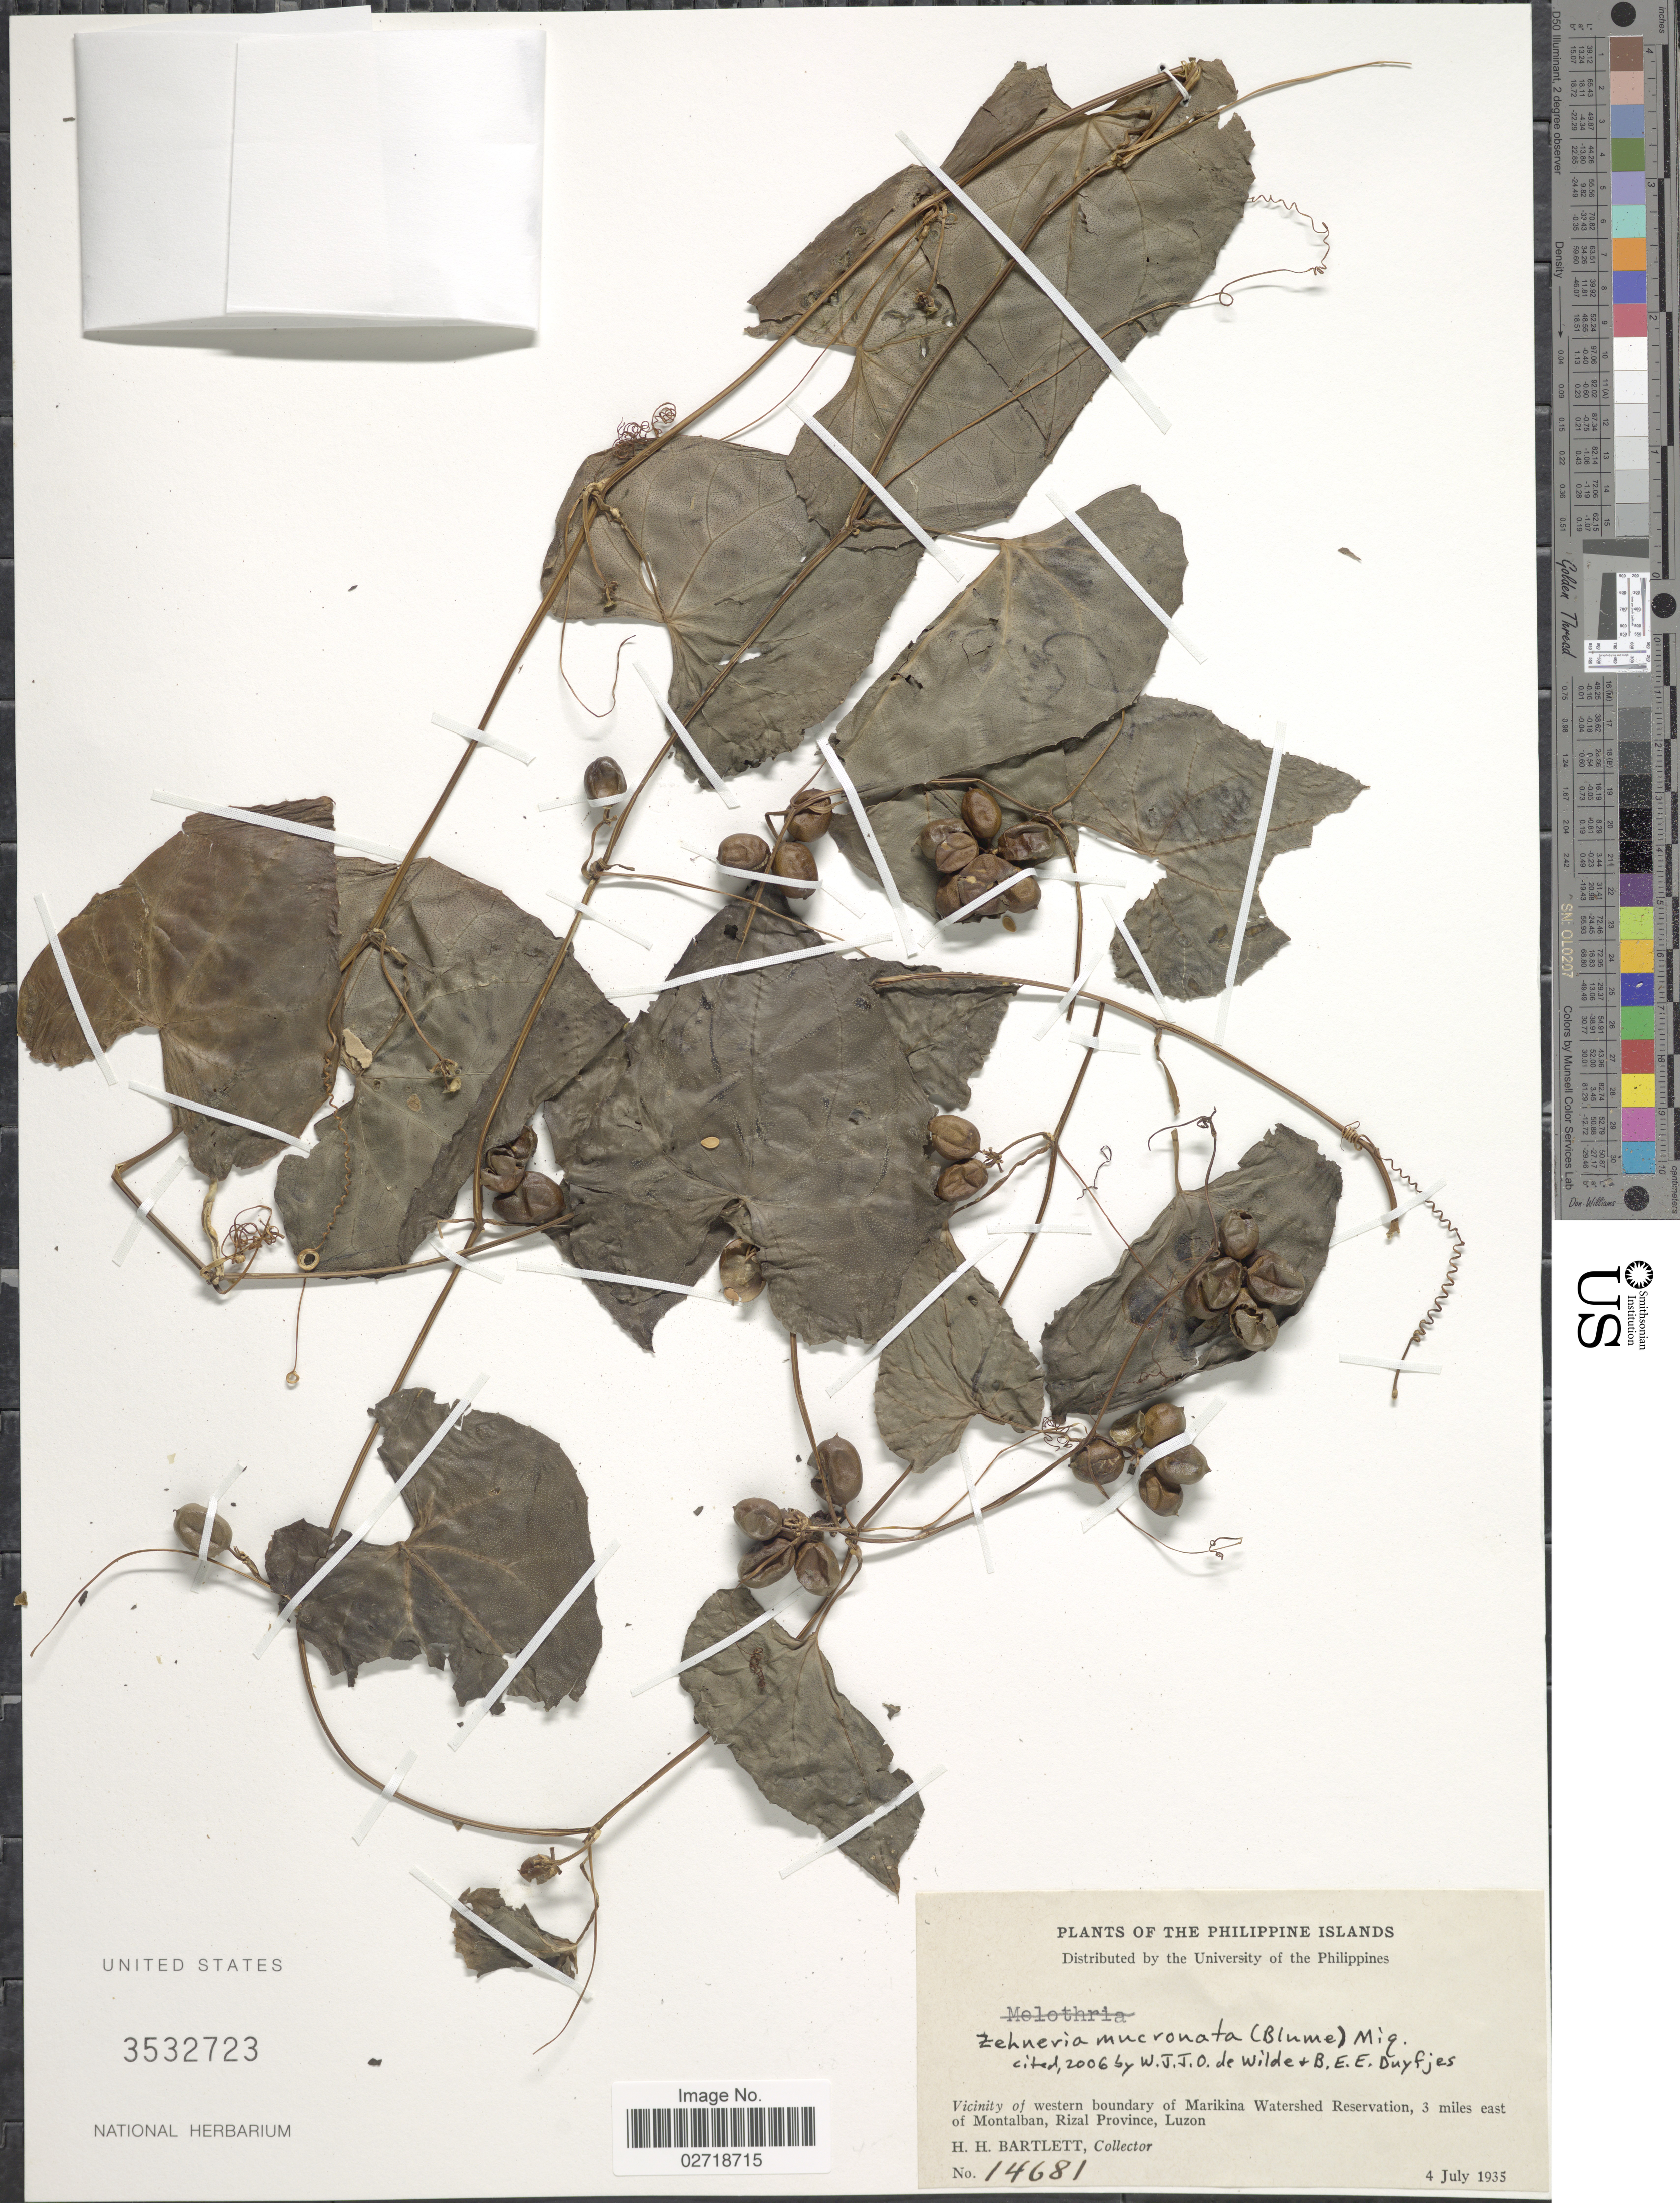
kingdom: Plantae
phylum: Tracheophyta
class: Magnoliopsida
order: Cucurbitales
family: Cucurbitaceae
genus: Zehneria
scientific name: Zehneria mucronata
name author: (Blume) Miq.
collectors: H. H. Bartlett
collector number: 14681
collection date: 1935-07-04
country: Philippines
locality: Vicinity of western boundary of Marikina Watershed Reservation, 3 miles east of Montalban, Rizal Province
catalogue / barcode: US 3532723